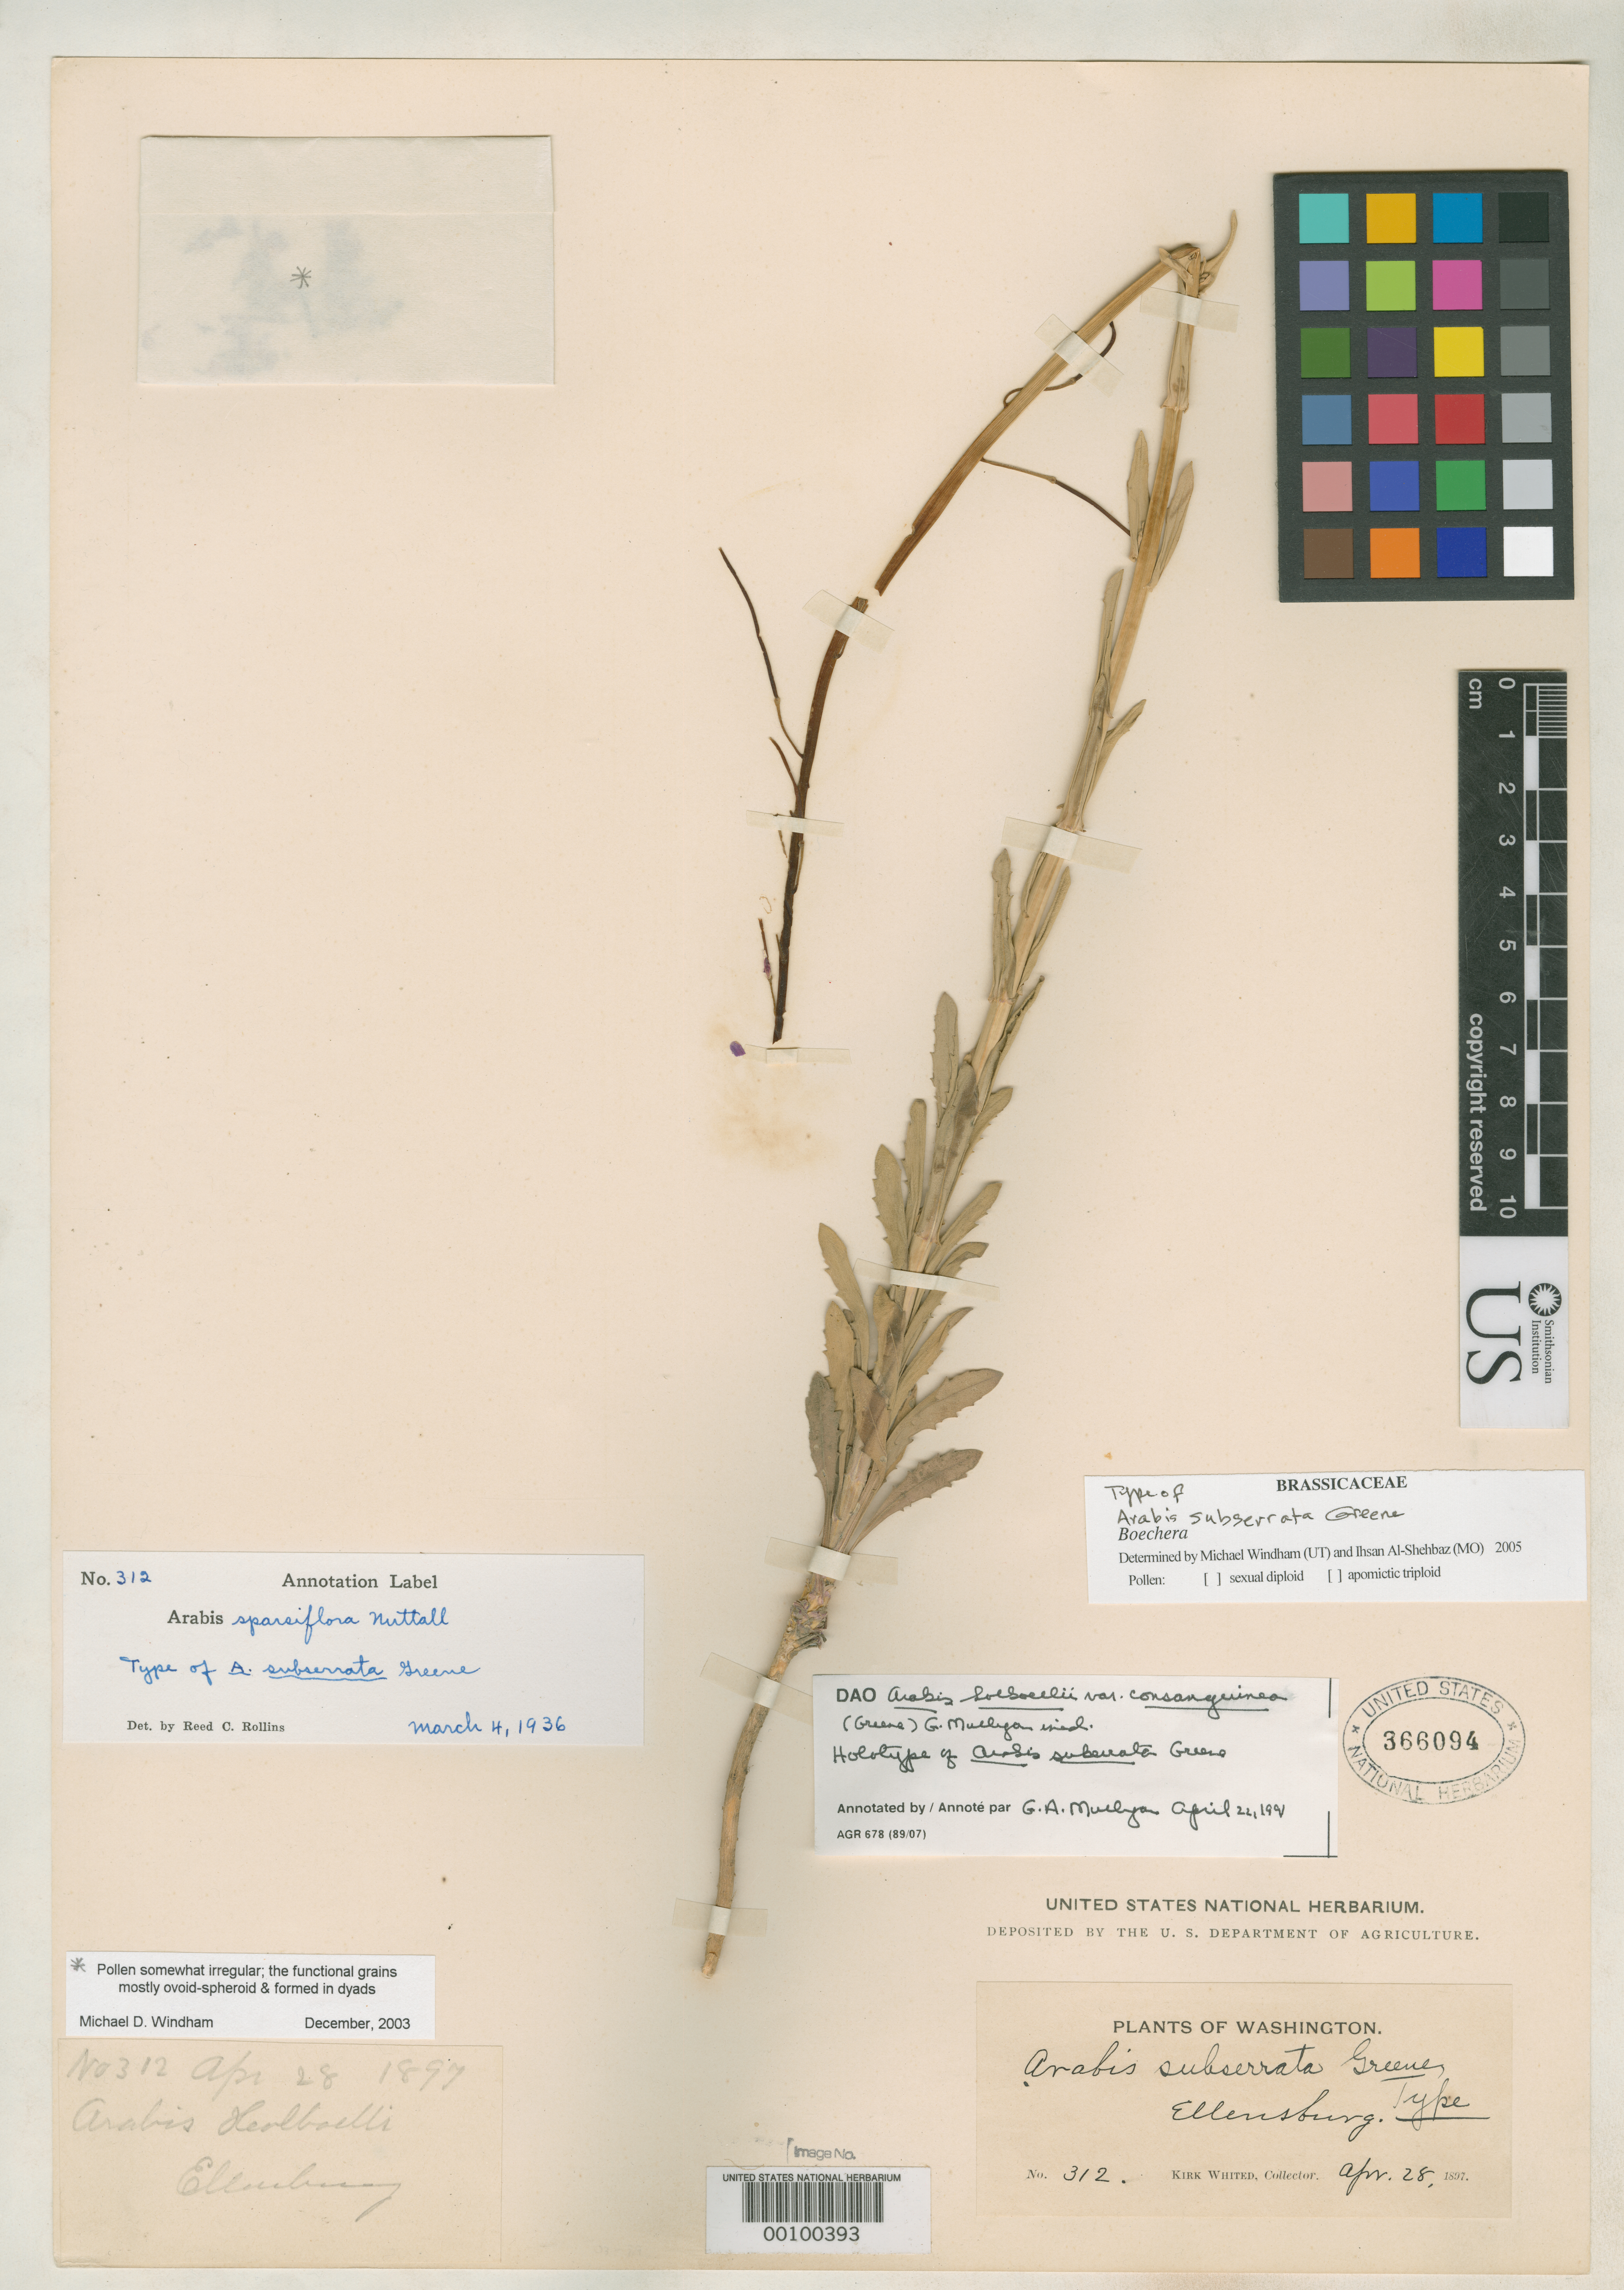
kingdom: Plantae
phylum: Tracheophyta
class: Magnoliopsida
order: Brassicales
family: Brassicaceae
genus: Arabis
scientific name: Arabis subserrata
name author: Greene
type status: Holotype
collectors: K. Whited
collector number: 312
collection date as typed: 28 Apr 1897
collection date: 1897-04-28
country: United States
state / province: Washington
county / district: Kittitas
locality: Ellensburg.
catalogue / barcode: US 366094